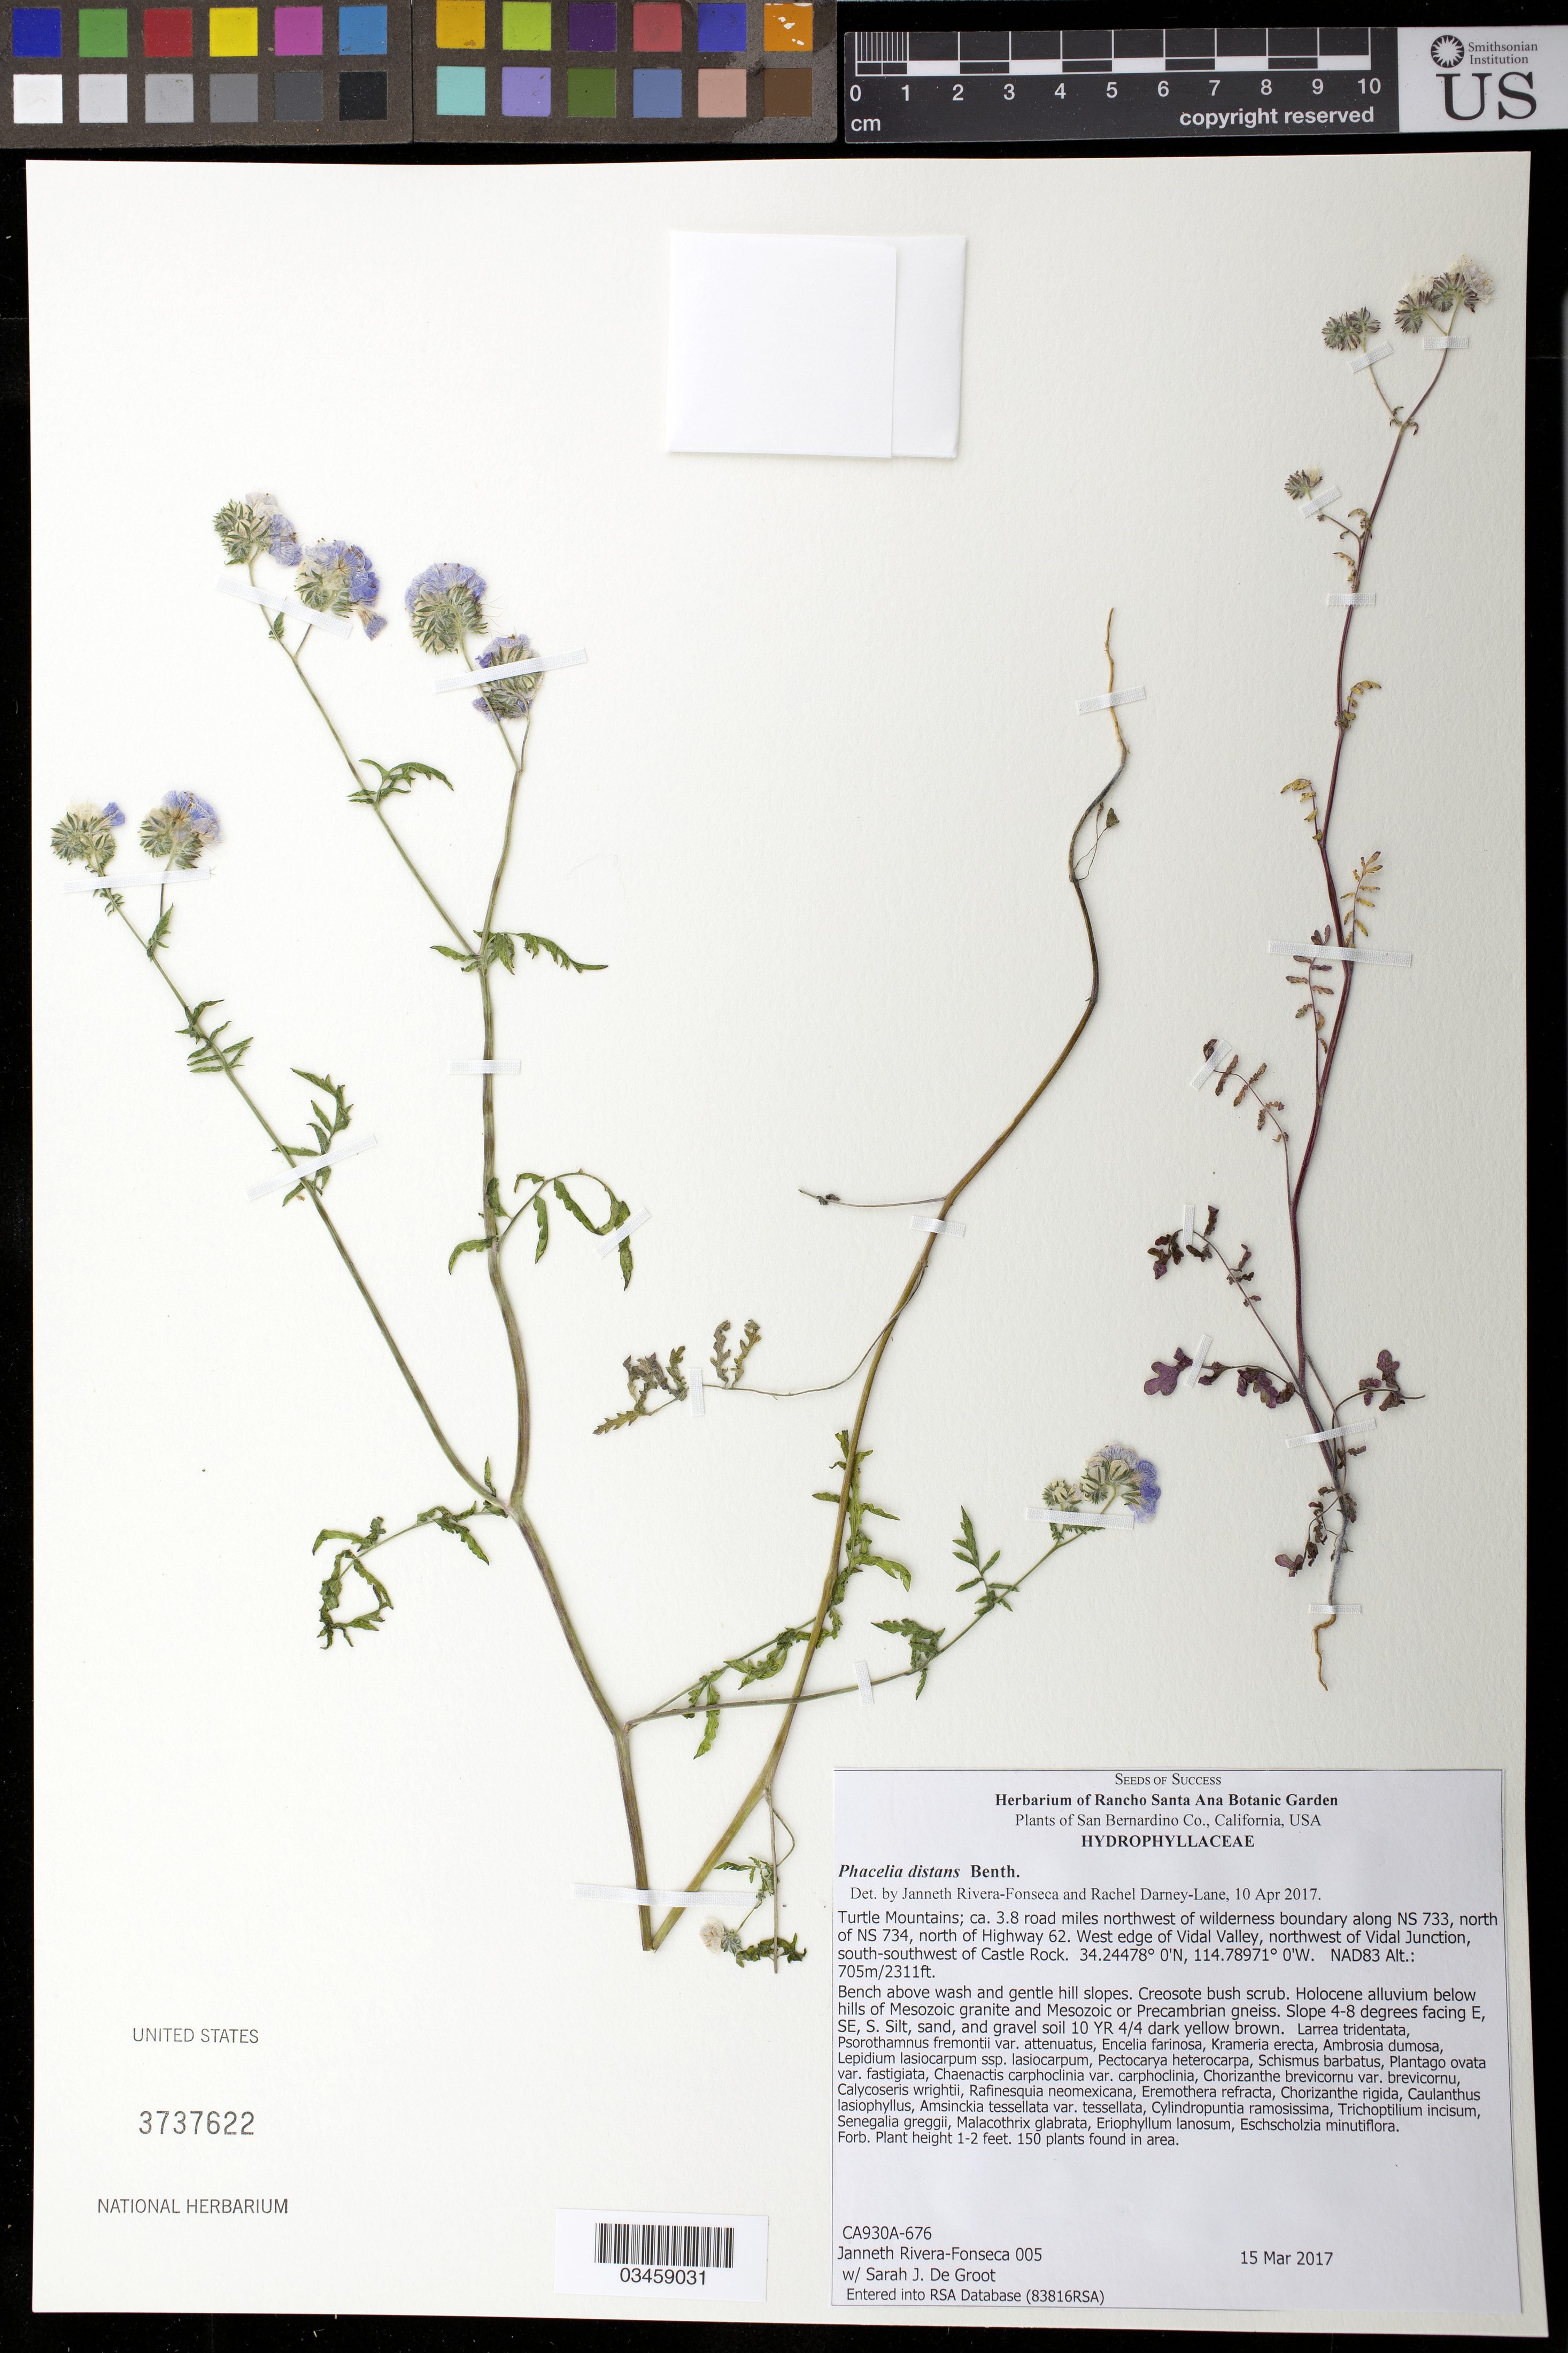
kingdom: Plantae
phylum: Tracheophyta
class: Magnoliopsida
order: Boraginales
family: Hydrophyllaceae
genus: Phacelia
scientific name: Phacelia distans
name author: Benth.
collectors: J. Rivera-Fonseca & S. De Groot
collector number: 005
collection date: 2017-03-15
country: United States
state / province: California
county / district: San Bernardino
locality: Turtle Mts, 3.8 road mi. NW of wilderness boundary along NS 733, N of NS 734, N of Hwy 62, W edge of Vidal Valley, NW of Vidal Jct, SSW of Castle Rock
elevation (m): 704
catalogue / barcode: US 3737622